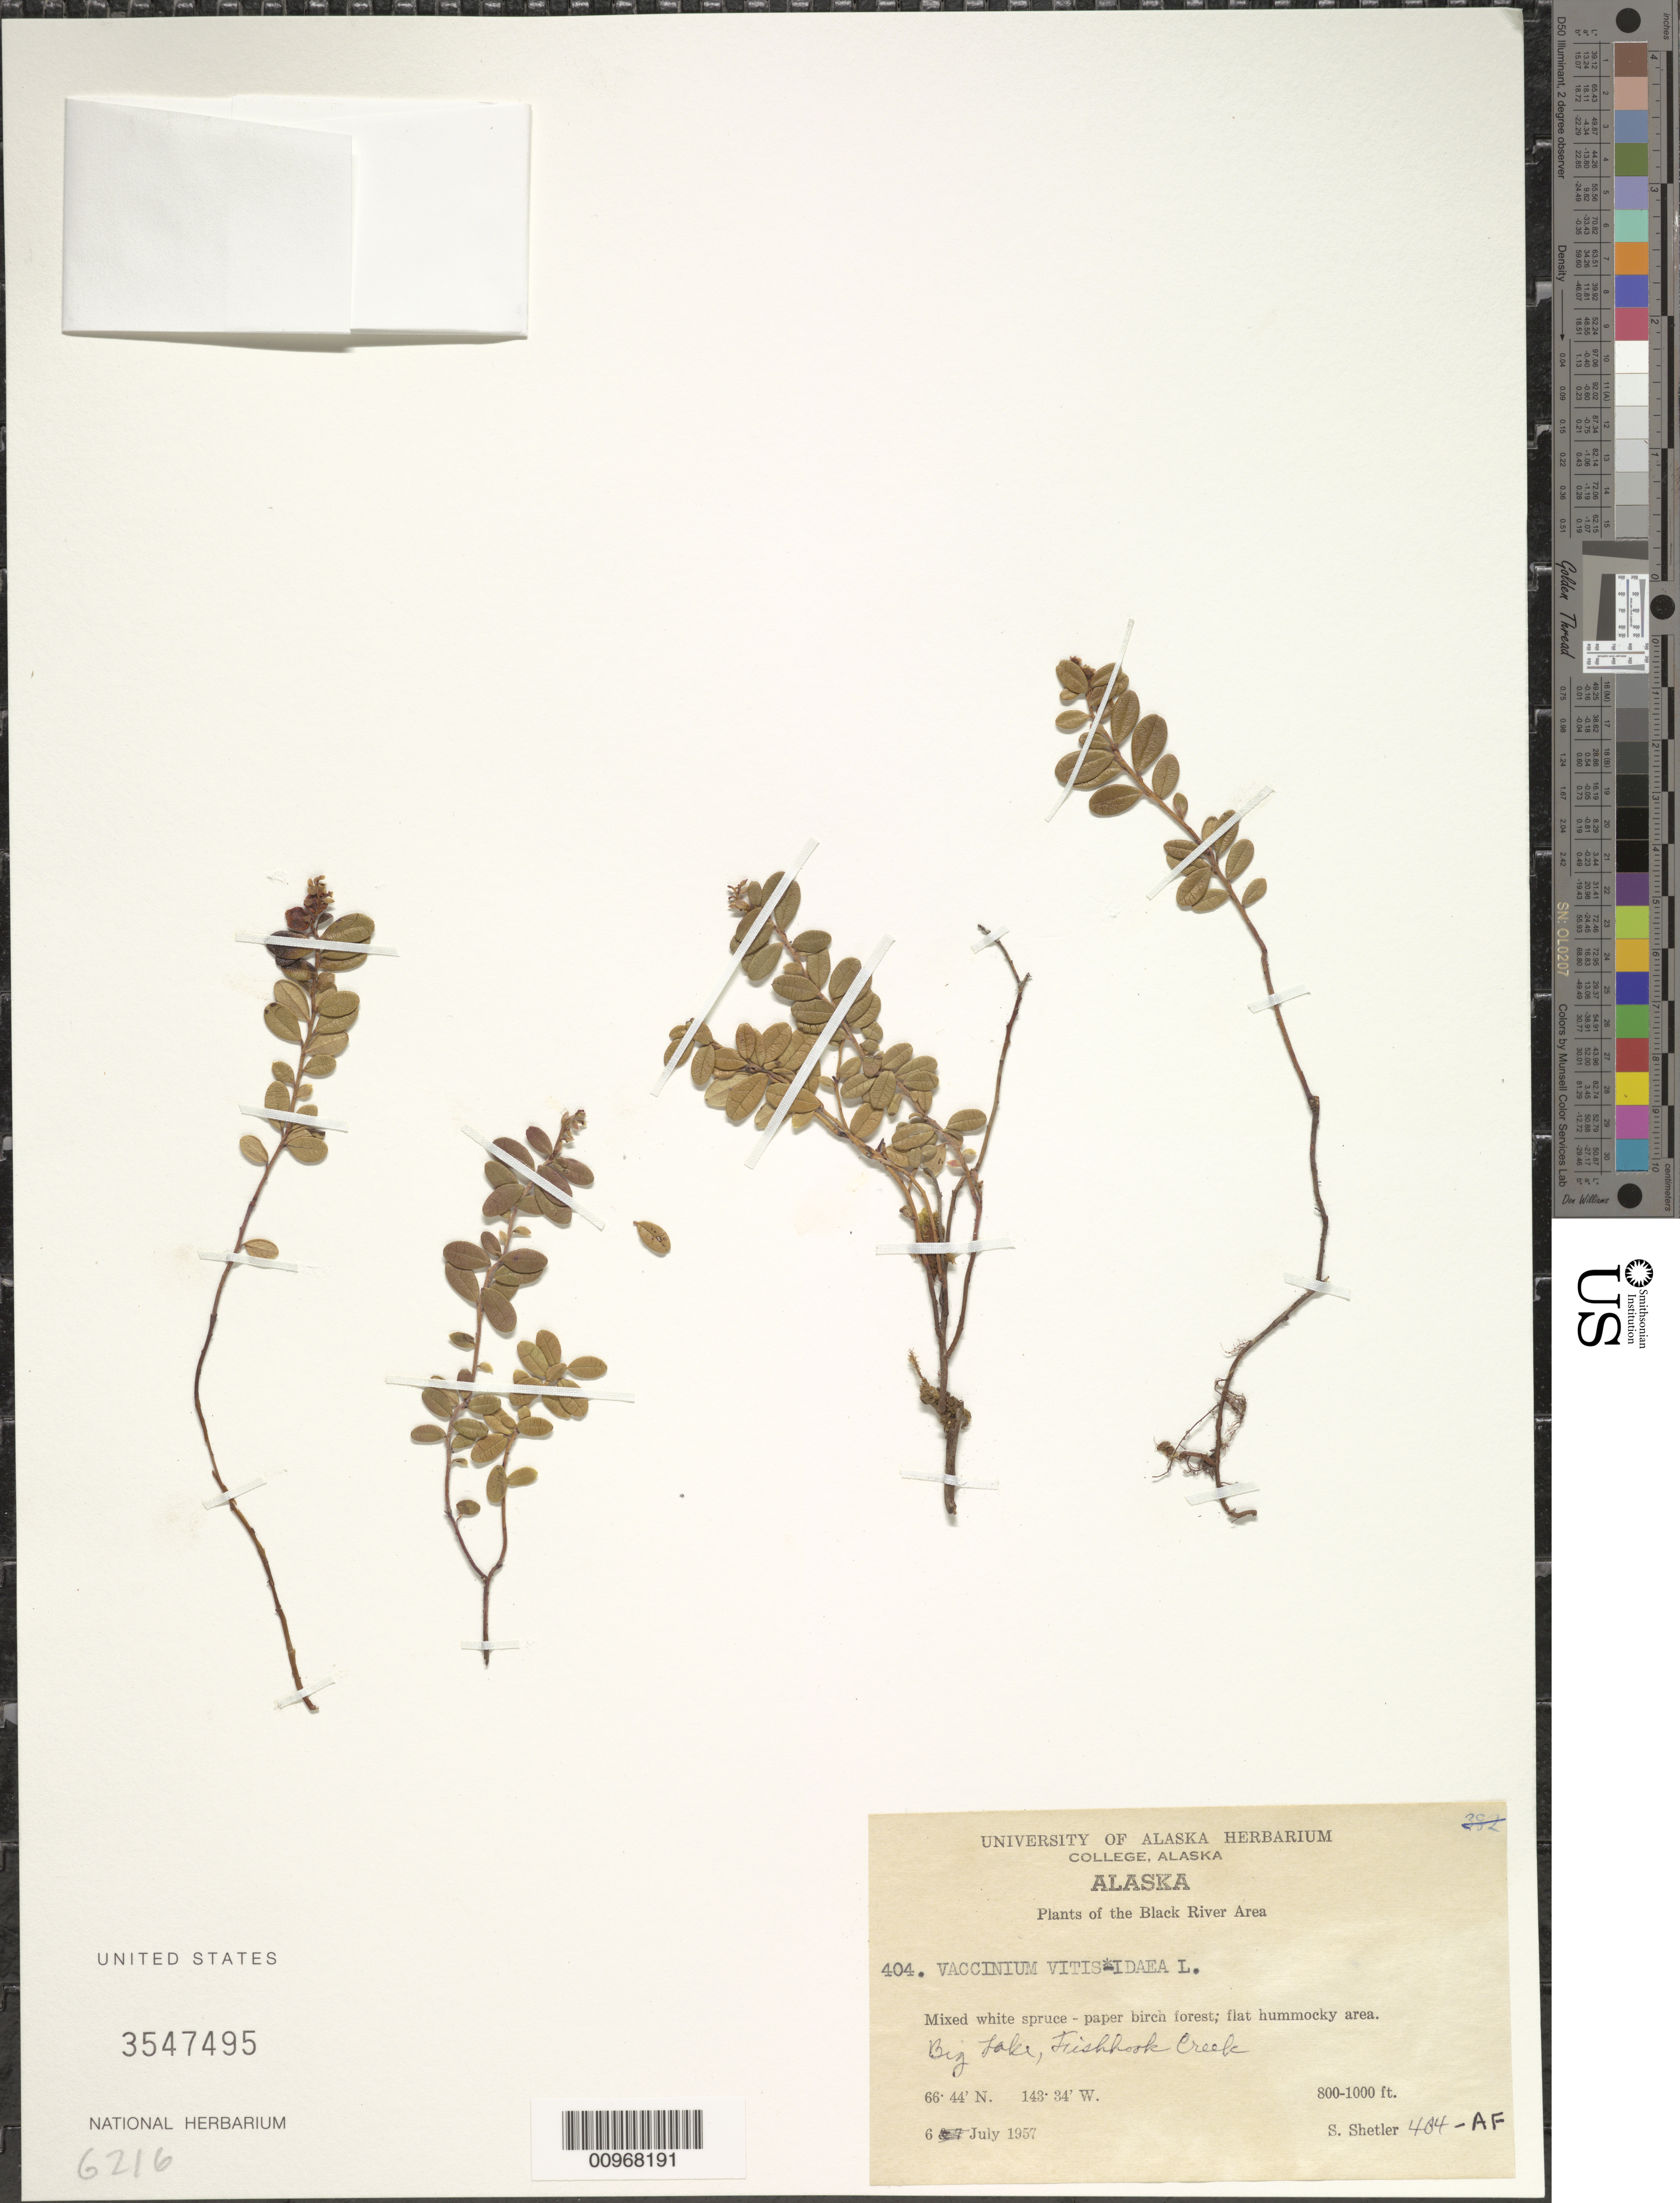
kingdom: Plantae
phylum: Tracheophyta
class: Magnoliopsida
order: Ericales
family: Ericaceae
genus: Vaccinium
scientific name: Vaccinium vitis-idaea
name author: L.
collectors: S. Shetler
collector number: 404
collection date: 1957-07-06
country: United States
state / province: Alaska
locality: The Black River Area, Big Lake, Fishhook Creek.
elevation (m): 244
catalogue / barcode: US 3547495